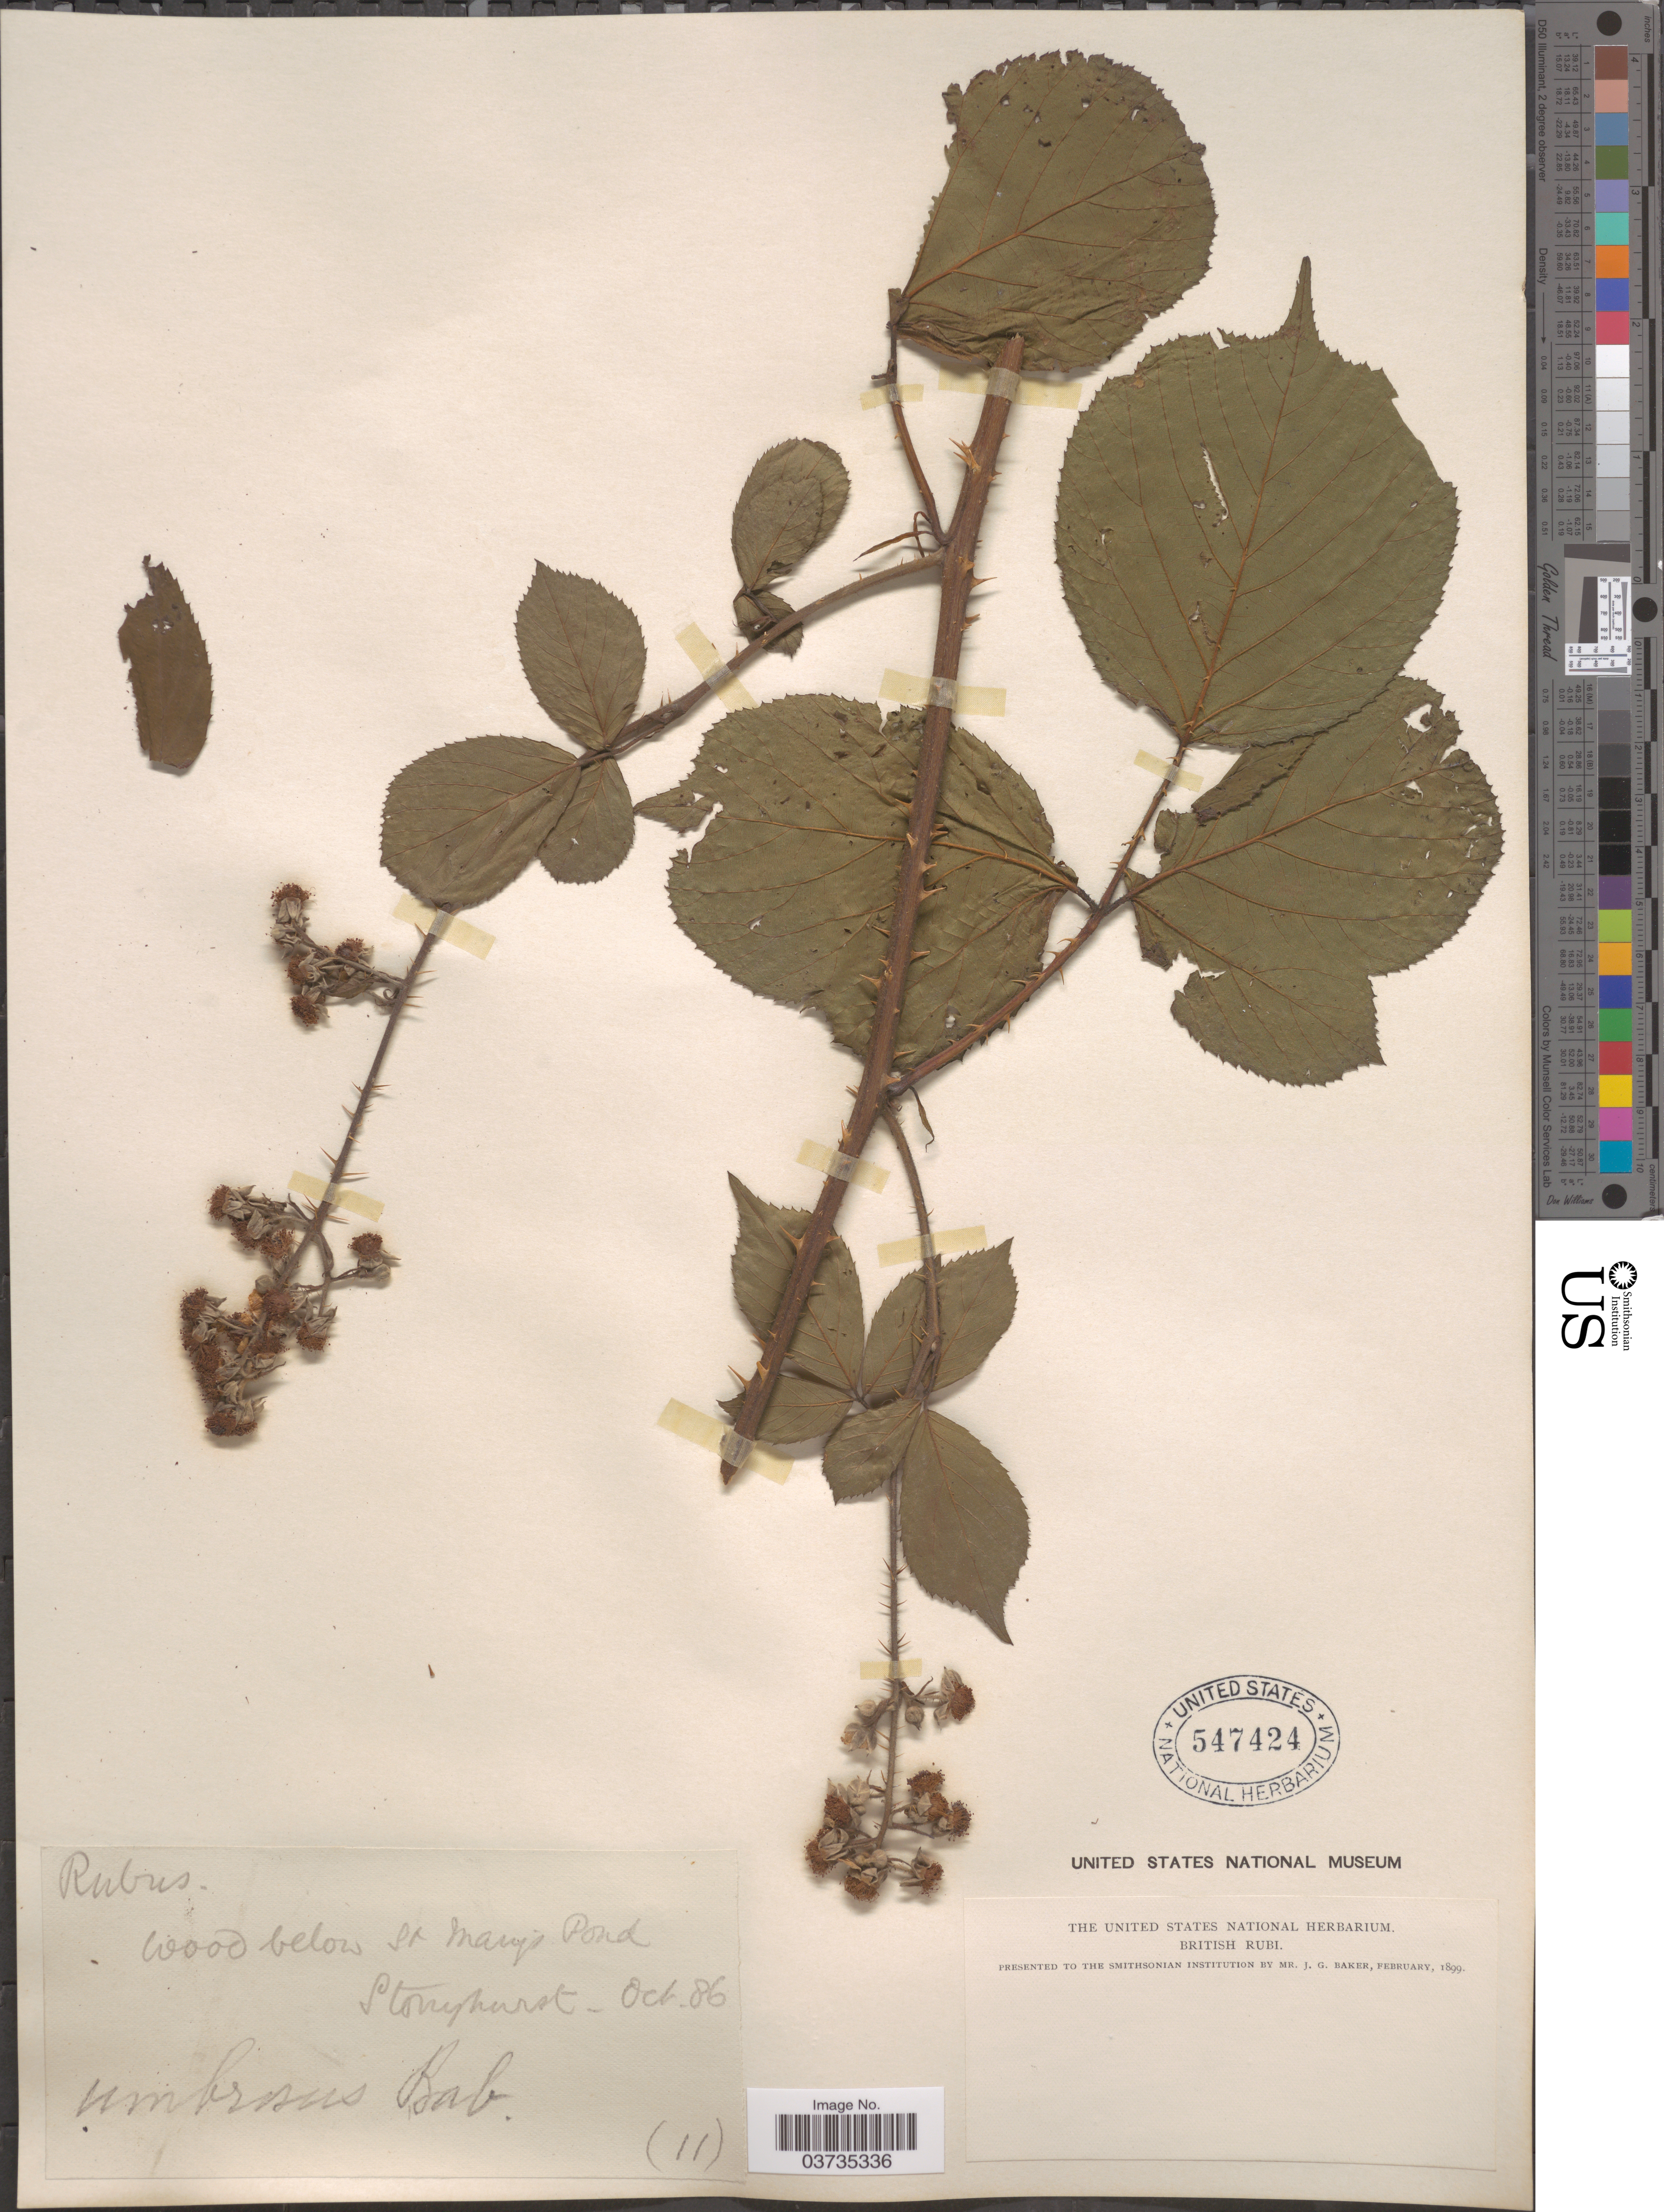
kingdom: Plantae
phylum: Tracheophyta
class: Magnoliopsida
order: Rosales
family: Rosaceae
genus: Rubus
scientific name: Rubus umbrosus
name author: (Weihe & Nees) Boreau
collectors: ex herb. United States National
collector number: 11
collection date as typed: Transcribed d/m/y: /10/86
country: United Kingdom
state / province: England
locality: Wood below St Mary's Pond. Stonyhurst.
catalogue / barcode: US 547424